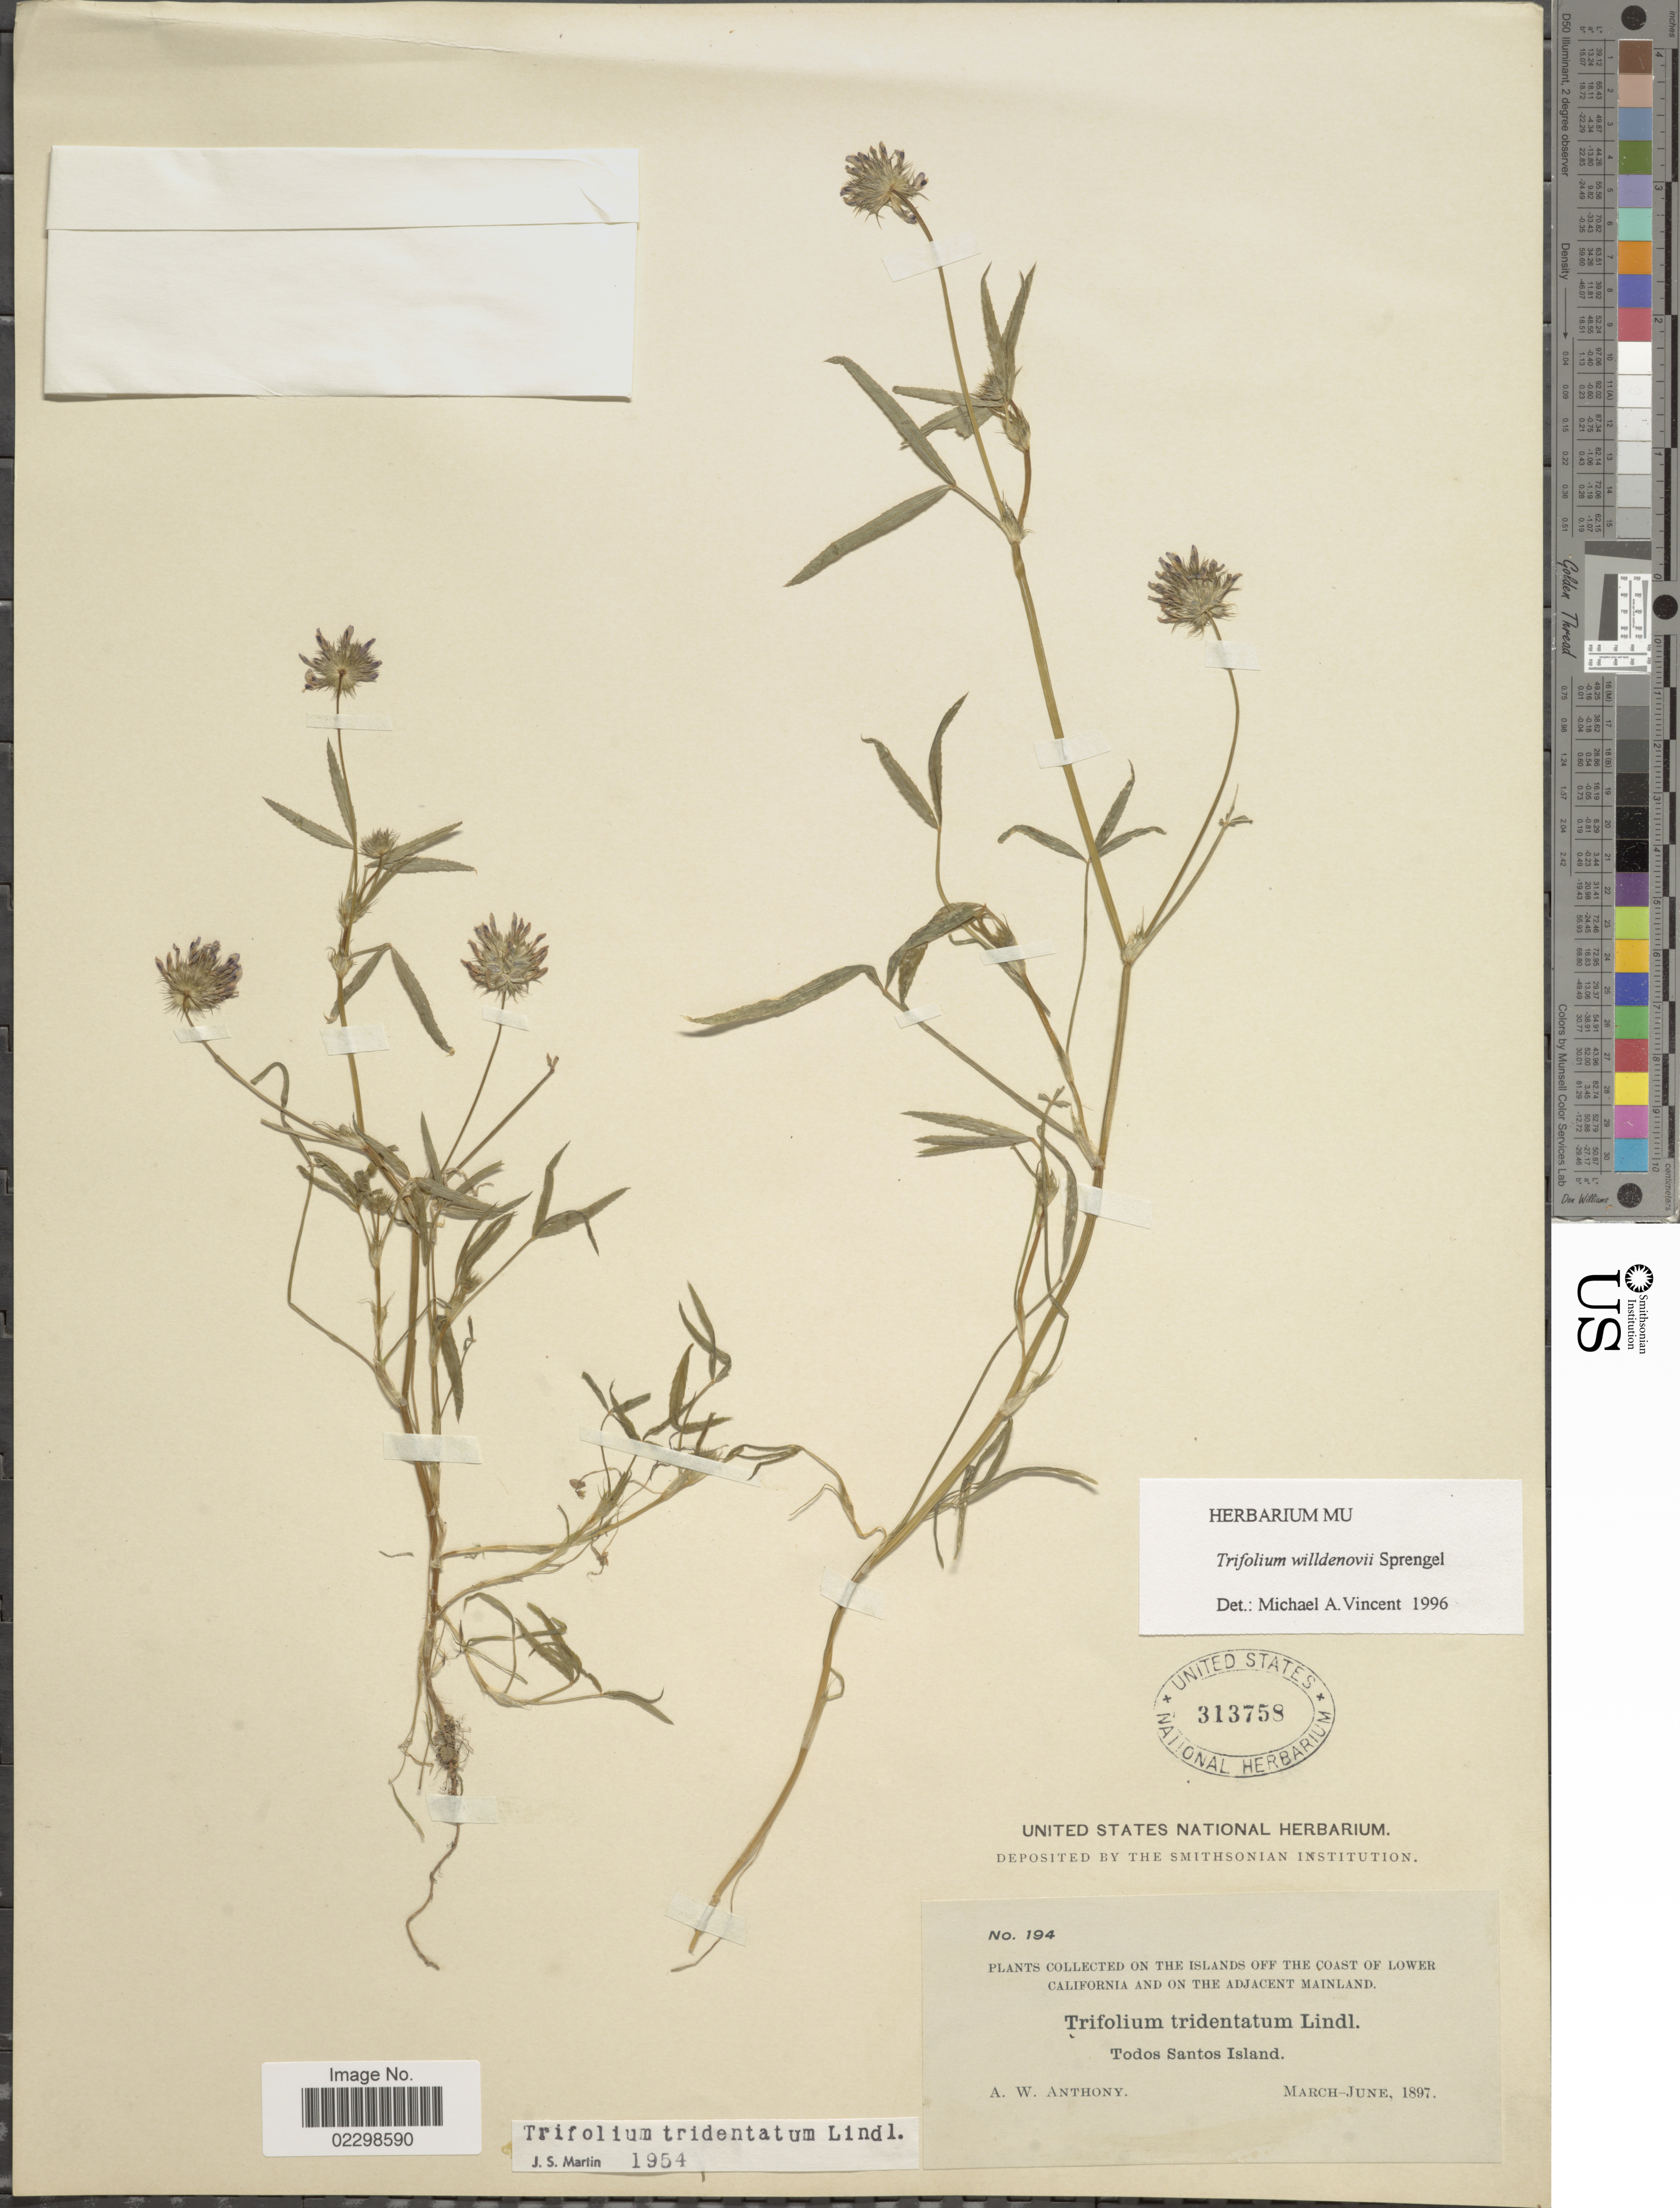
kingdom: Plantae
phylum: Tracheophyta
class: Magnoliopsida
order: Fabales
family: Fabaceae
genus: Trifolium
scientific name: Trifolium willdenovii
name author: Spreng.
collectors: A. W. Anthony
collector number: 194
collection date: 1897-03/1897-06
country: Mexico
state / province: Baja California Norte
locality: Islands of the Coast of Lower California and on the adjacent Mainland, Todos Santos Island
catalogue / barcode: US 313758